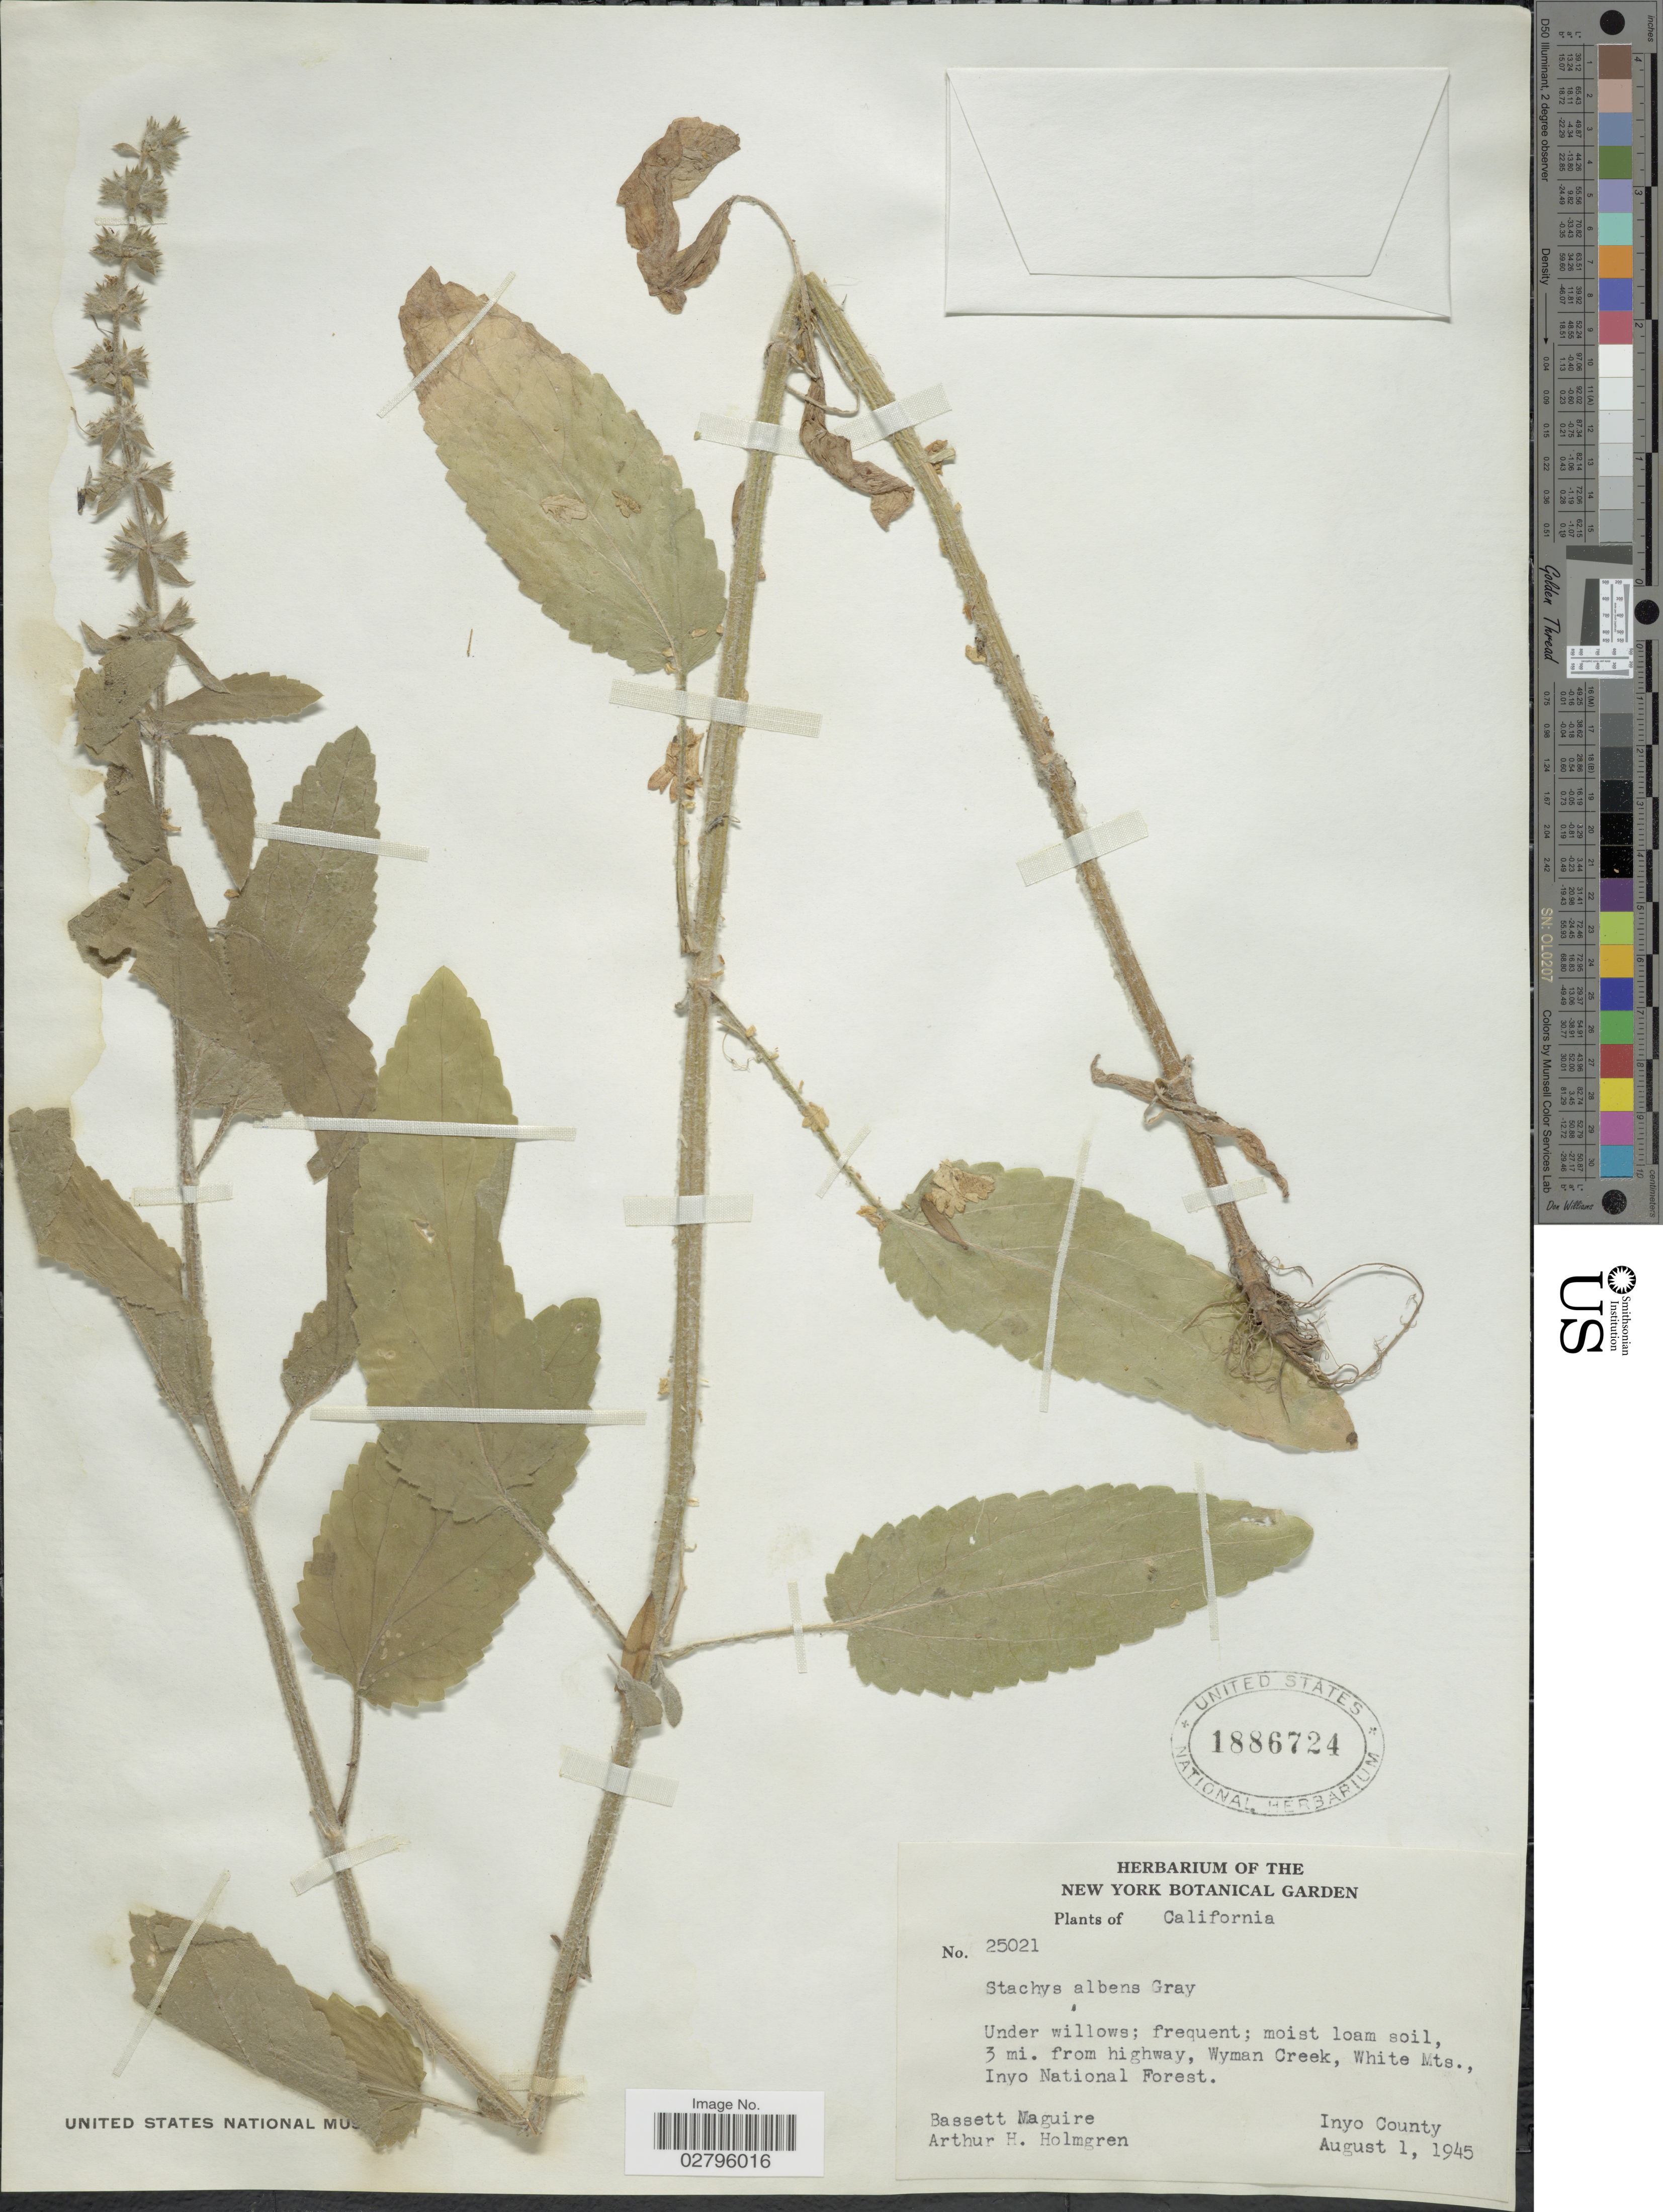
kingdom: Plantae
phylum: Tracheophyta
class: Magnoliopsida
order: Lamiales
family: Lamiaceae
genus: Stachys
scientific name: Stachys albens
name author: A. Gray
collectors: B. Maguire & A. H. Holmgren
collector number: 25021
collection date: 1945-08-01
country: United States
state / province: California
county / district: Inyo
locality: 3 mi. from highway, Wyman Creek, White Mts., Inyo National Forest, Inyo County.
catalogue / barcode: US 1886724